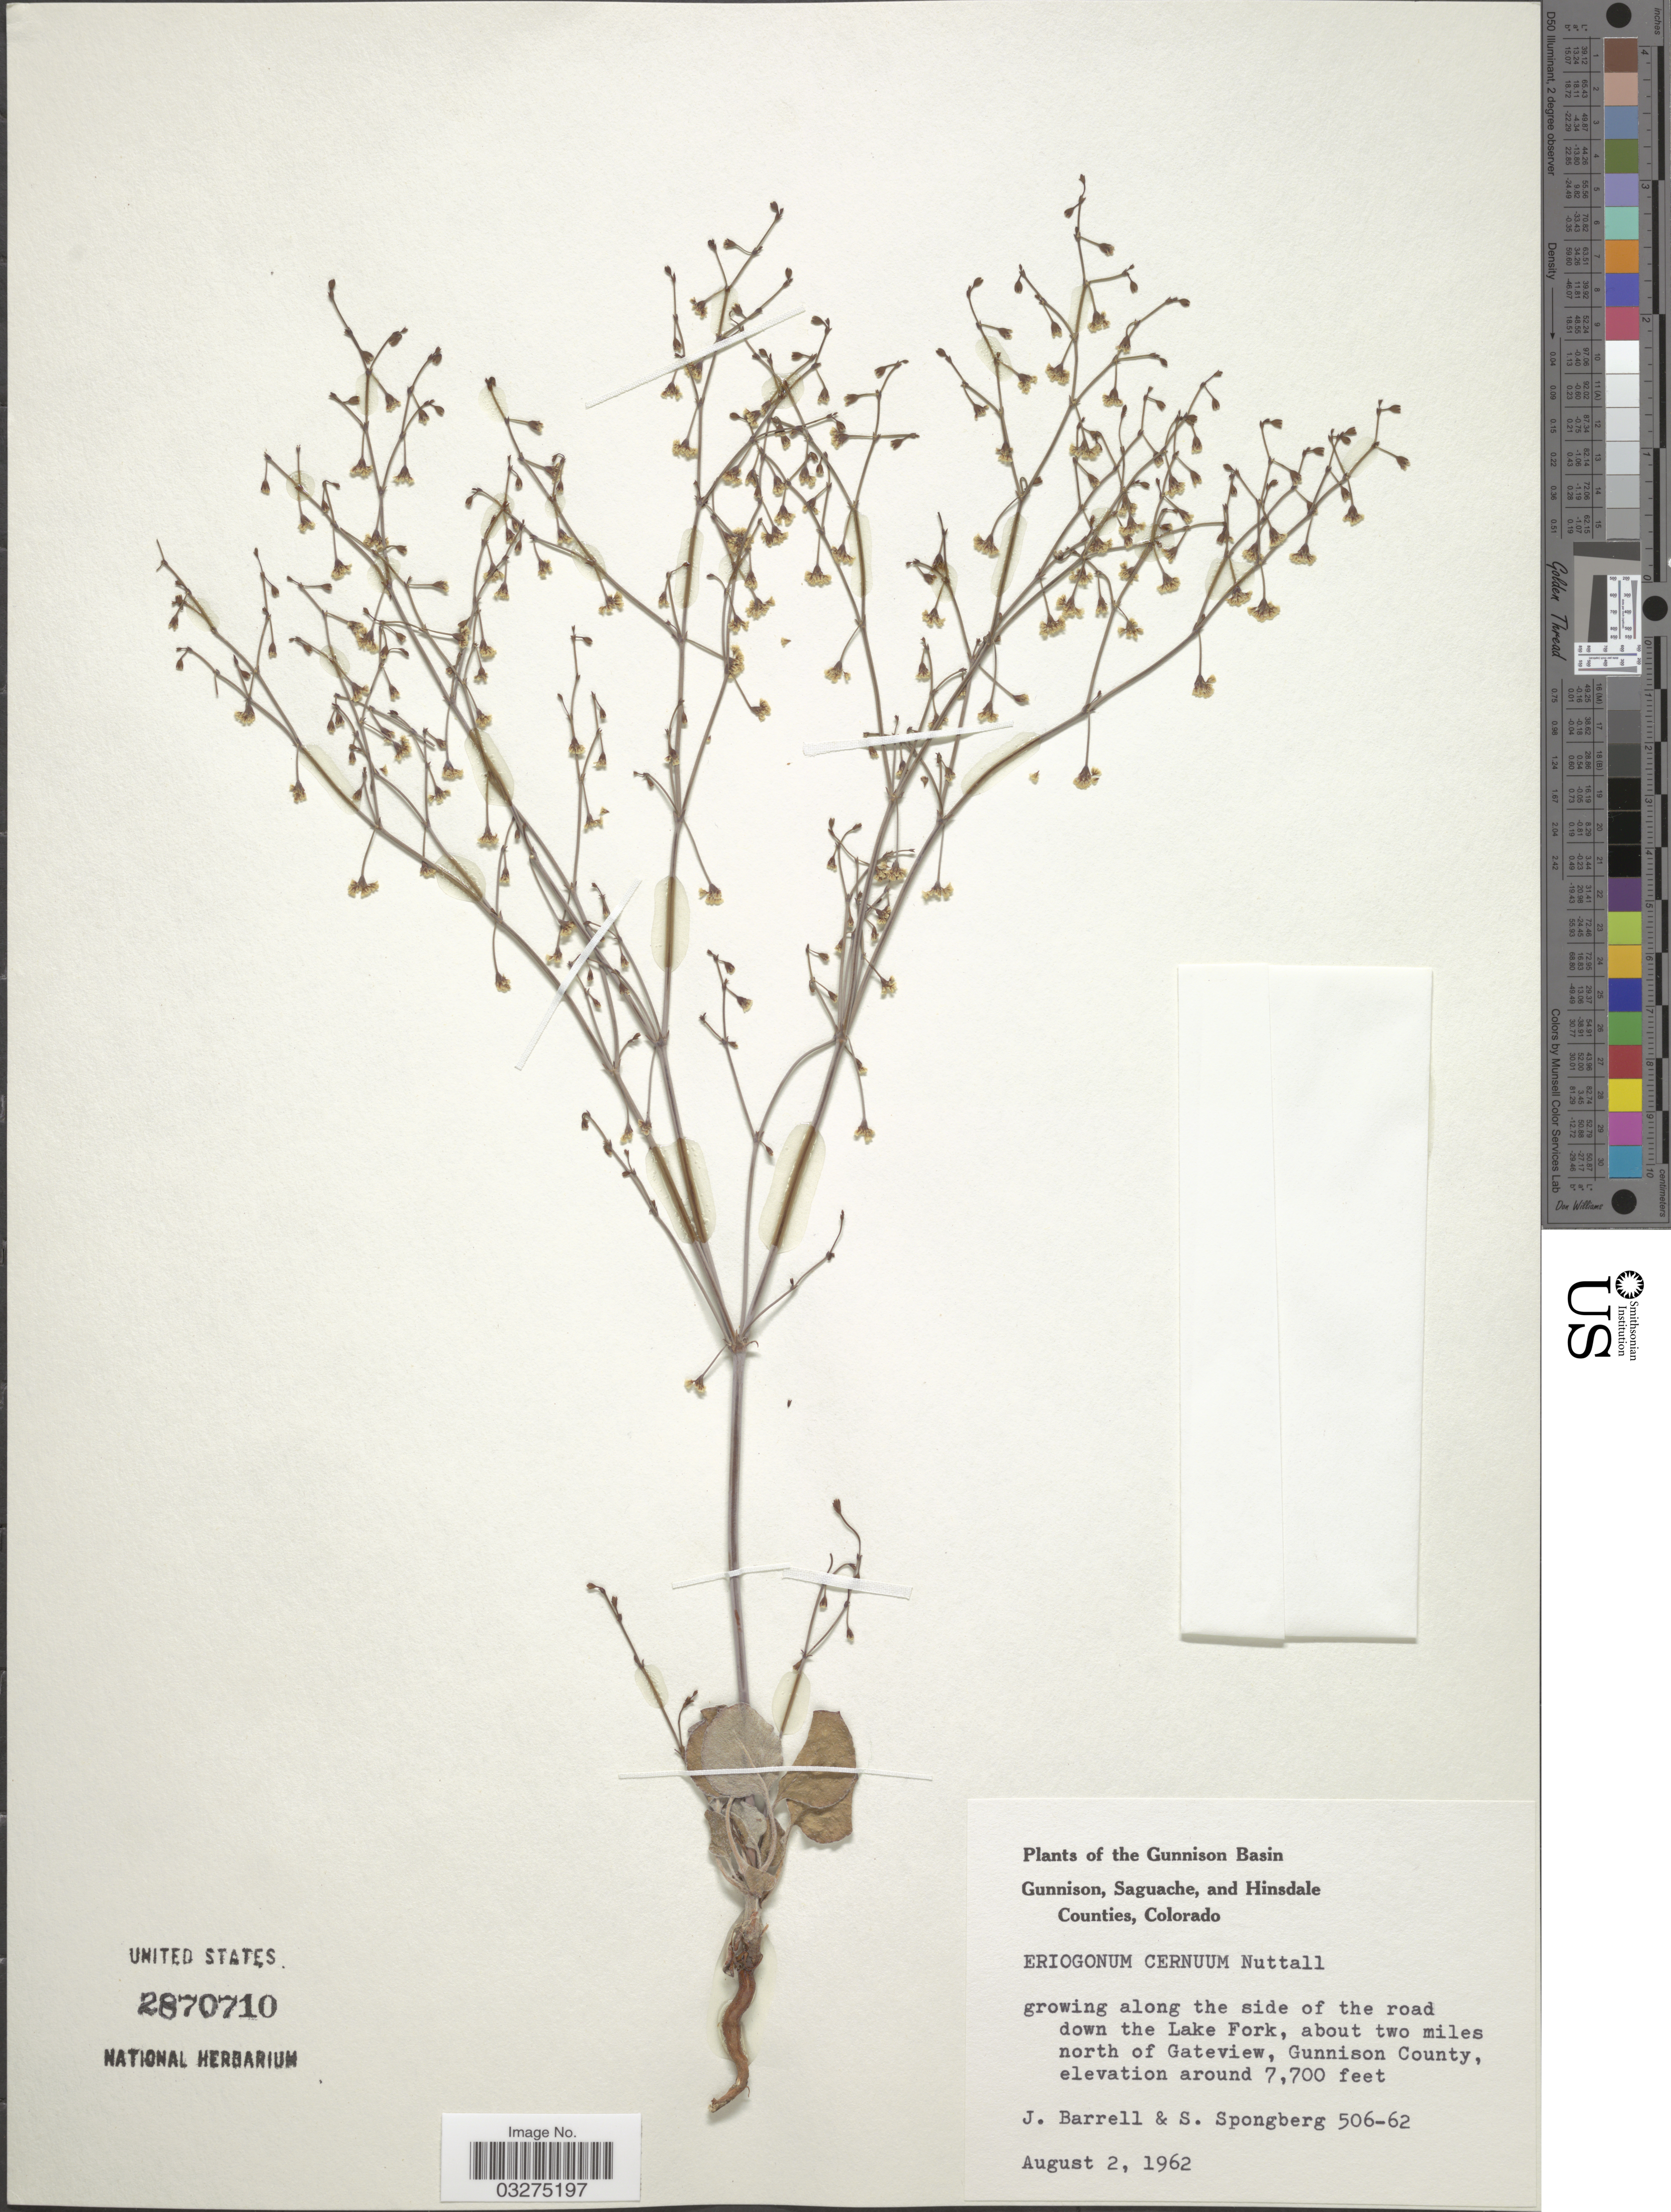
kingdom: Plantae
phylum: Tracheophyta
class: Magnoliopsida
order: Caryophyllales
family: Polygonaceae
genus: Eriogonum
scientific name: Eriogonum cernuum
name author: Nutt.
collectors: J. Barrell & S. A.Spongberg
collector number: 506-62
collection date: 1962-08-02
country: United States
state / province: Colorado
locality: The Gunnison Basin, growing along the side of the road down the Lake Fork, about two miles north of Gateview, Gunnison County.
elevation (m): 2347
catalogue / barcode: US 2870710